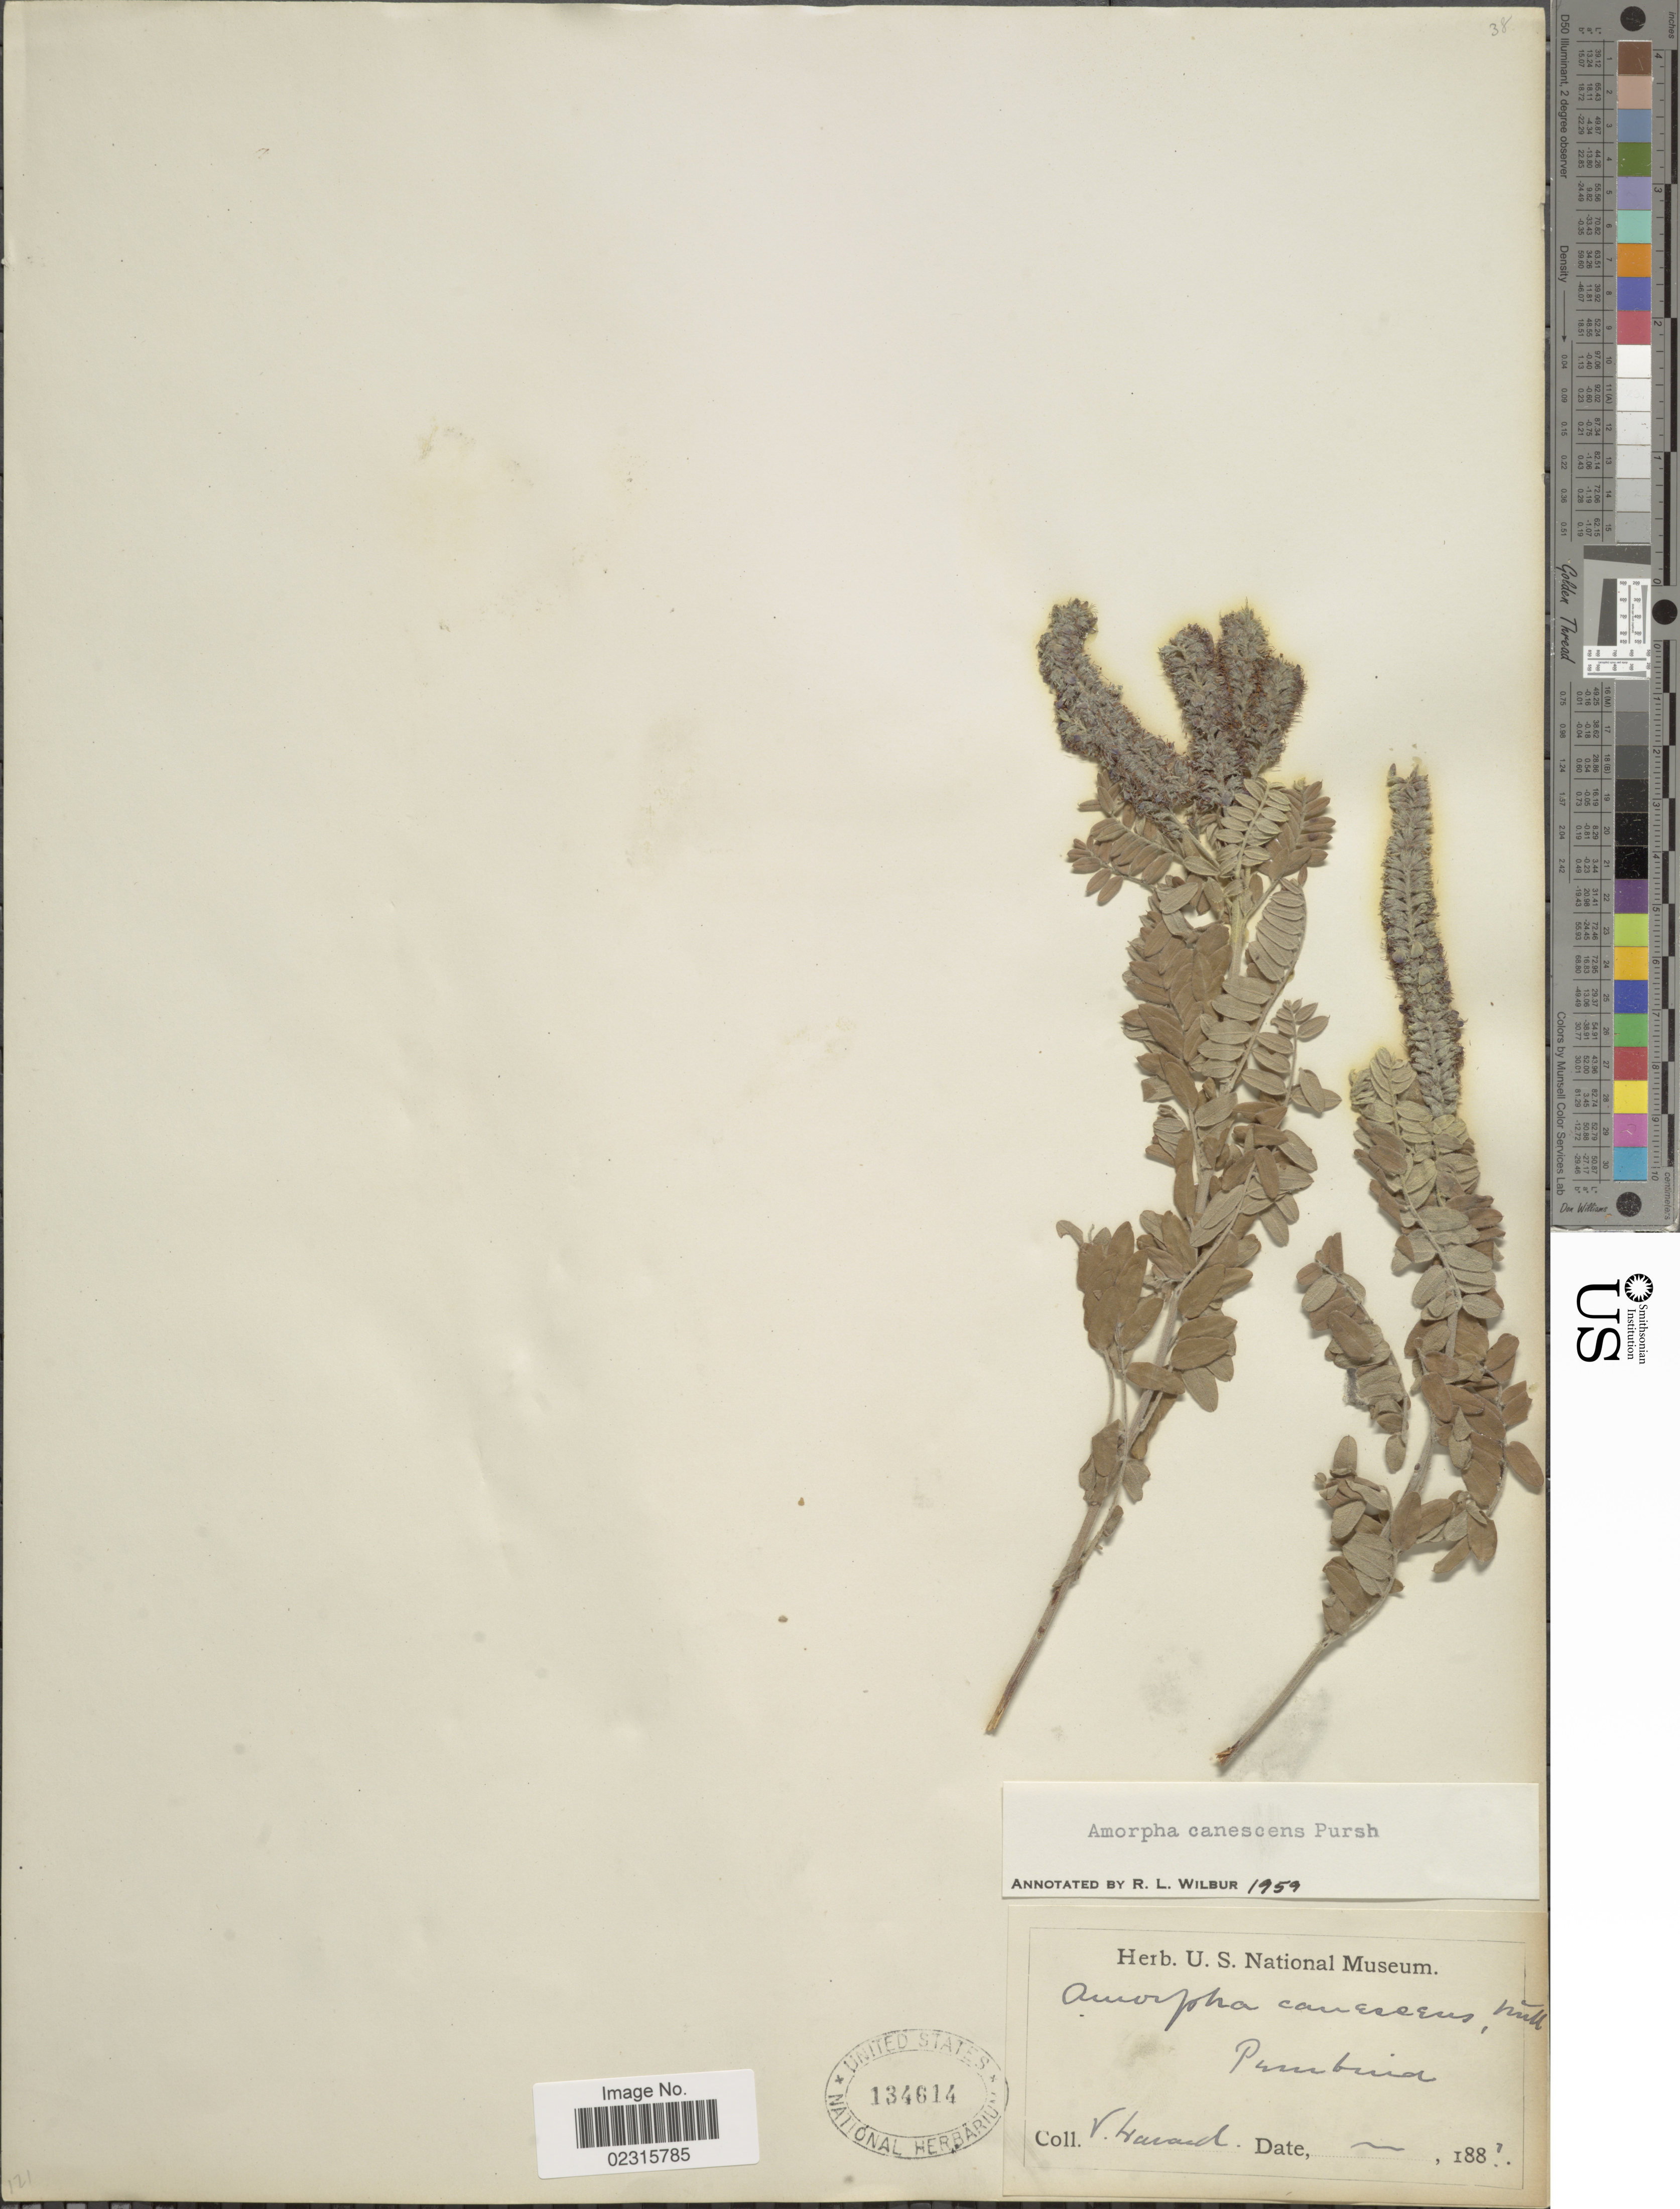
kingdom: Plantae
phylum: Tracheophyta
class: Magnoliopsida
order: Fabales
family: Fabaceae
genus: Amorpha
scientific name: Amorpha canescens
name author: Pursh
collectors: V. Havard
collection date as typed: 188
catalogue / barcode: US 134614